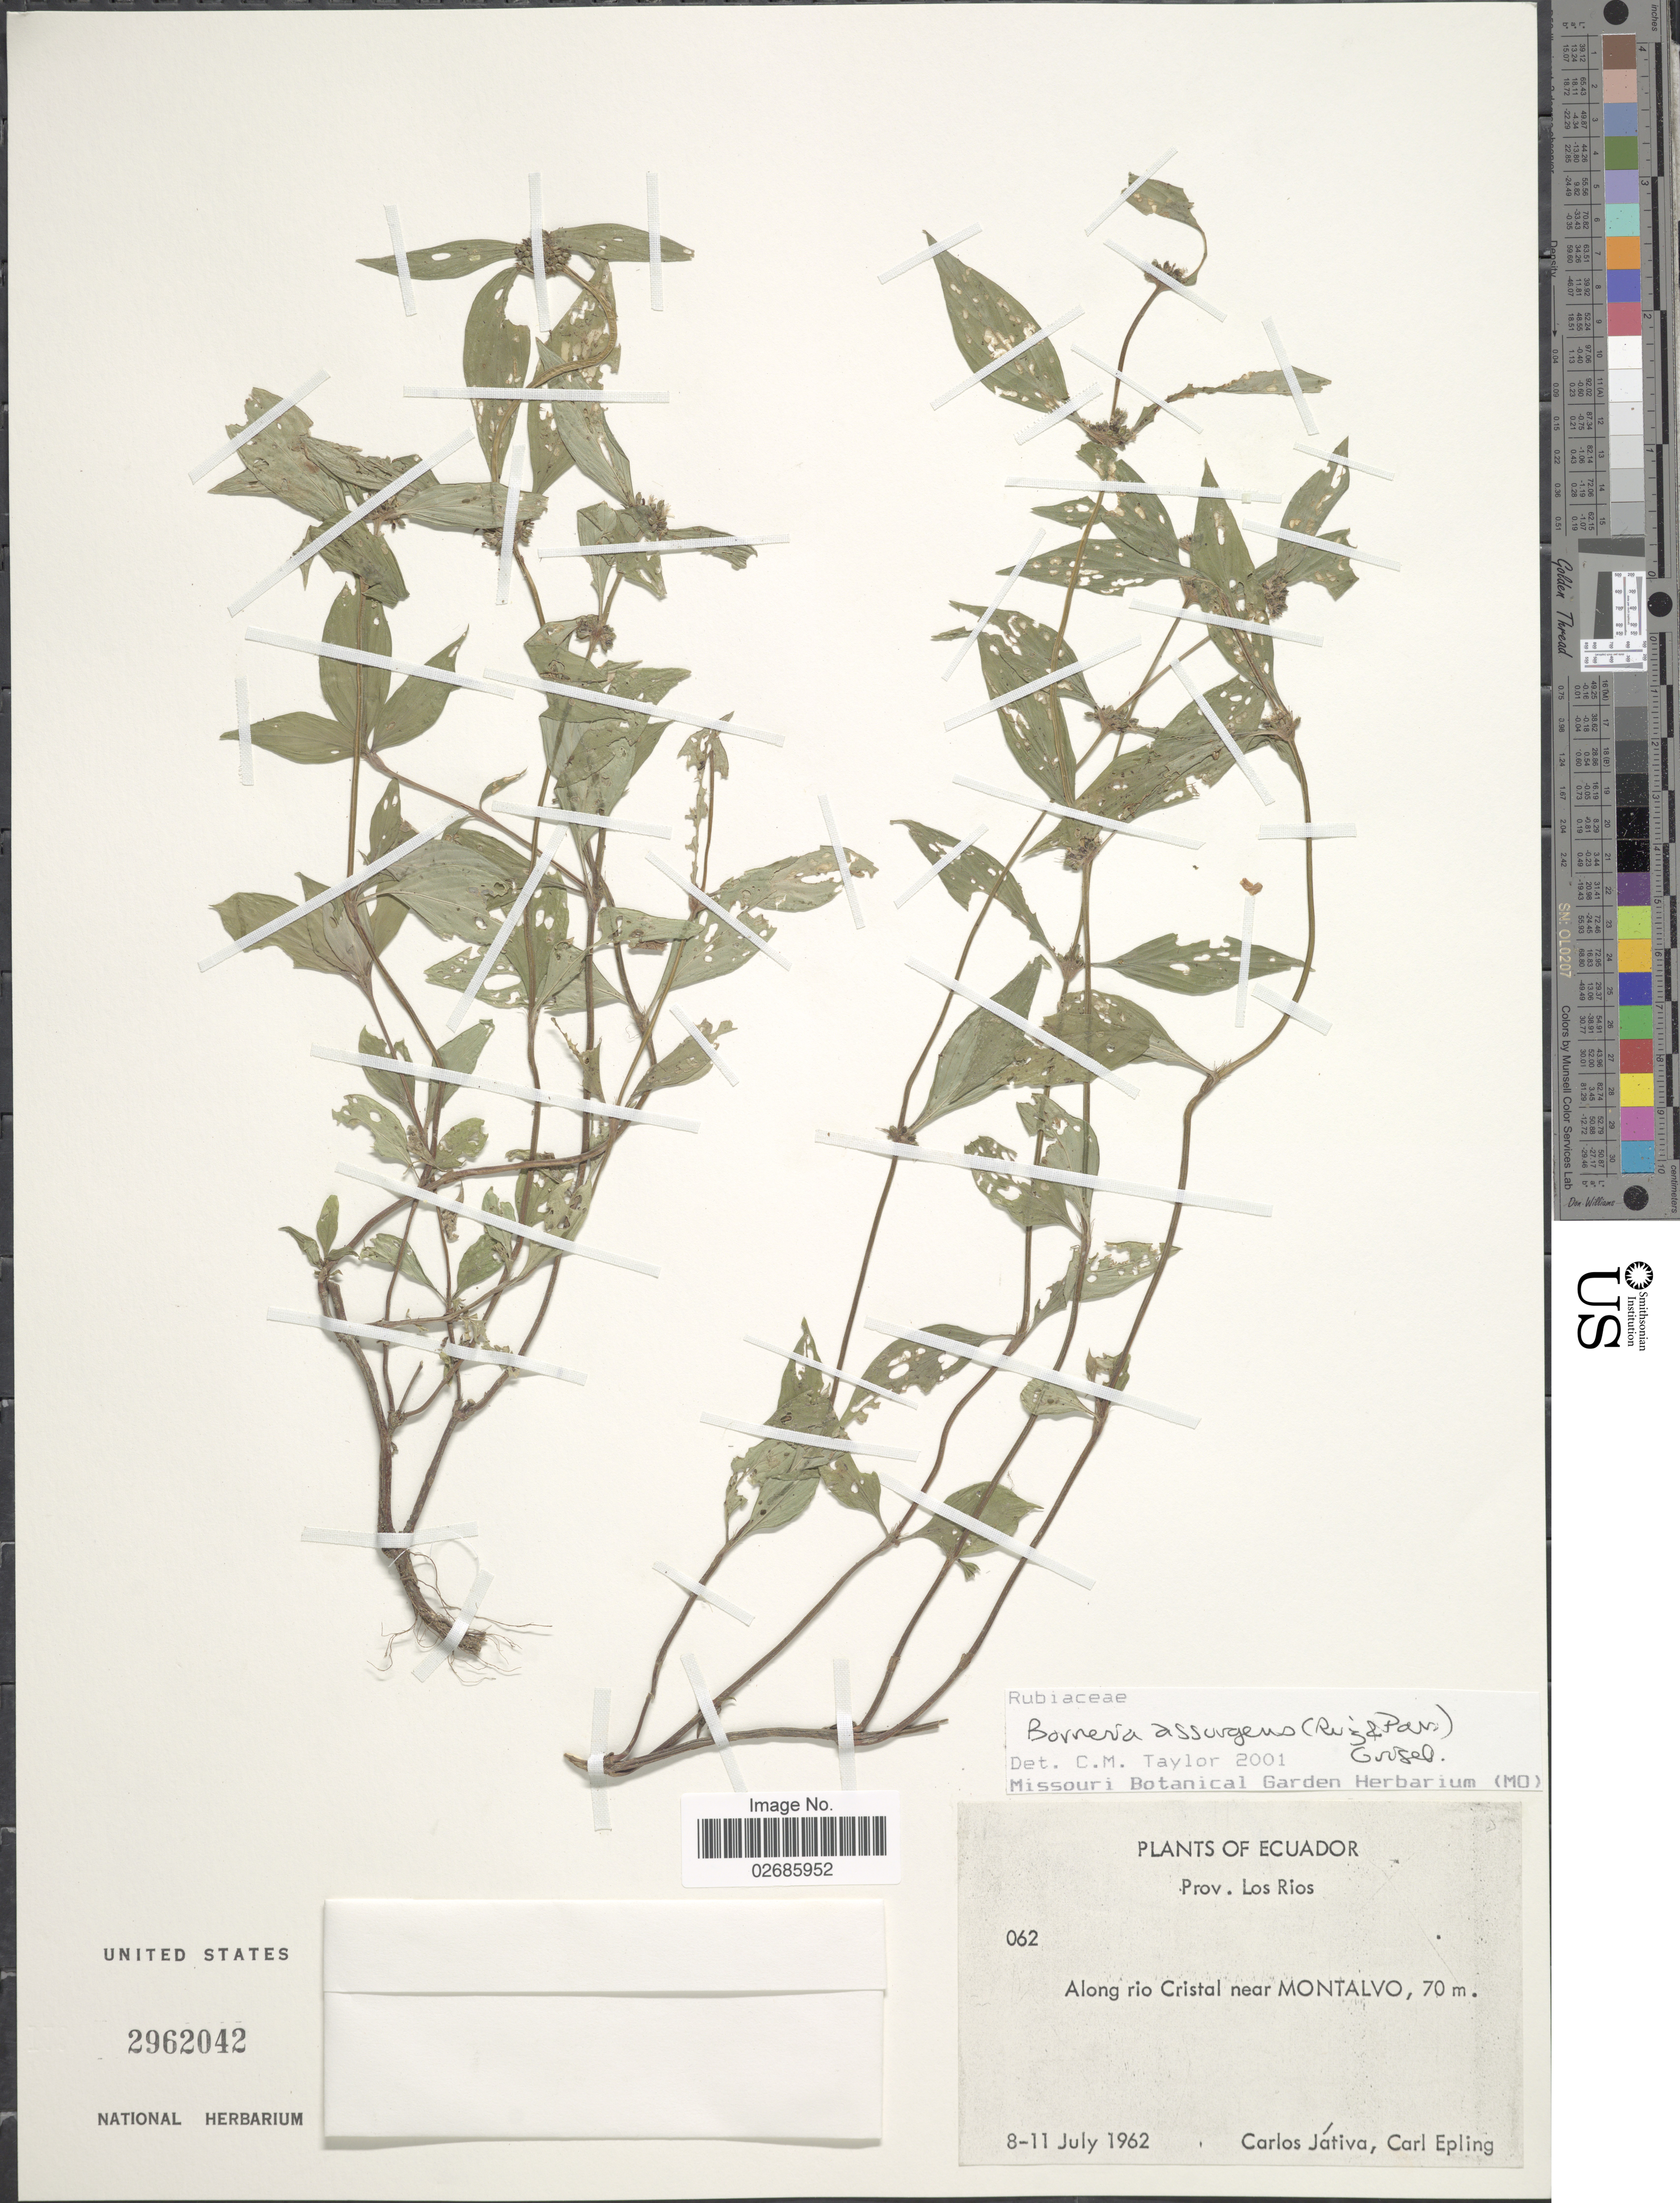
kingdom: Plantae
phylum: Tracheophyta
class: Magnoliopsida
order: Gentianales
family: Rubiaceae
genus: Borreria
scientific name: Borreria remota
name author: (Lam.) Bacigalupo & E.L. Cabral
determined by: Kirkbride, J. H., Jr.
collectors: C. D. Játiva & C. C. Epling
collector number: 062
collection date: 1962-07-08/1962-07-11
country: Ecuador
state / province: Los Ríos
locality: Along rio Cristal near Montalvo.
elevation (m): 70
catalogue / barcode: US 2962042